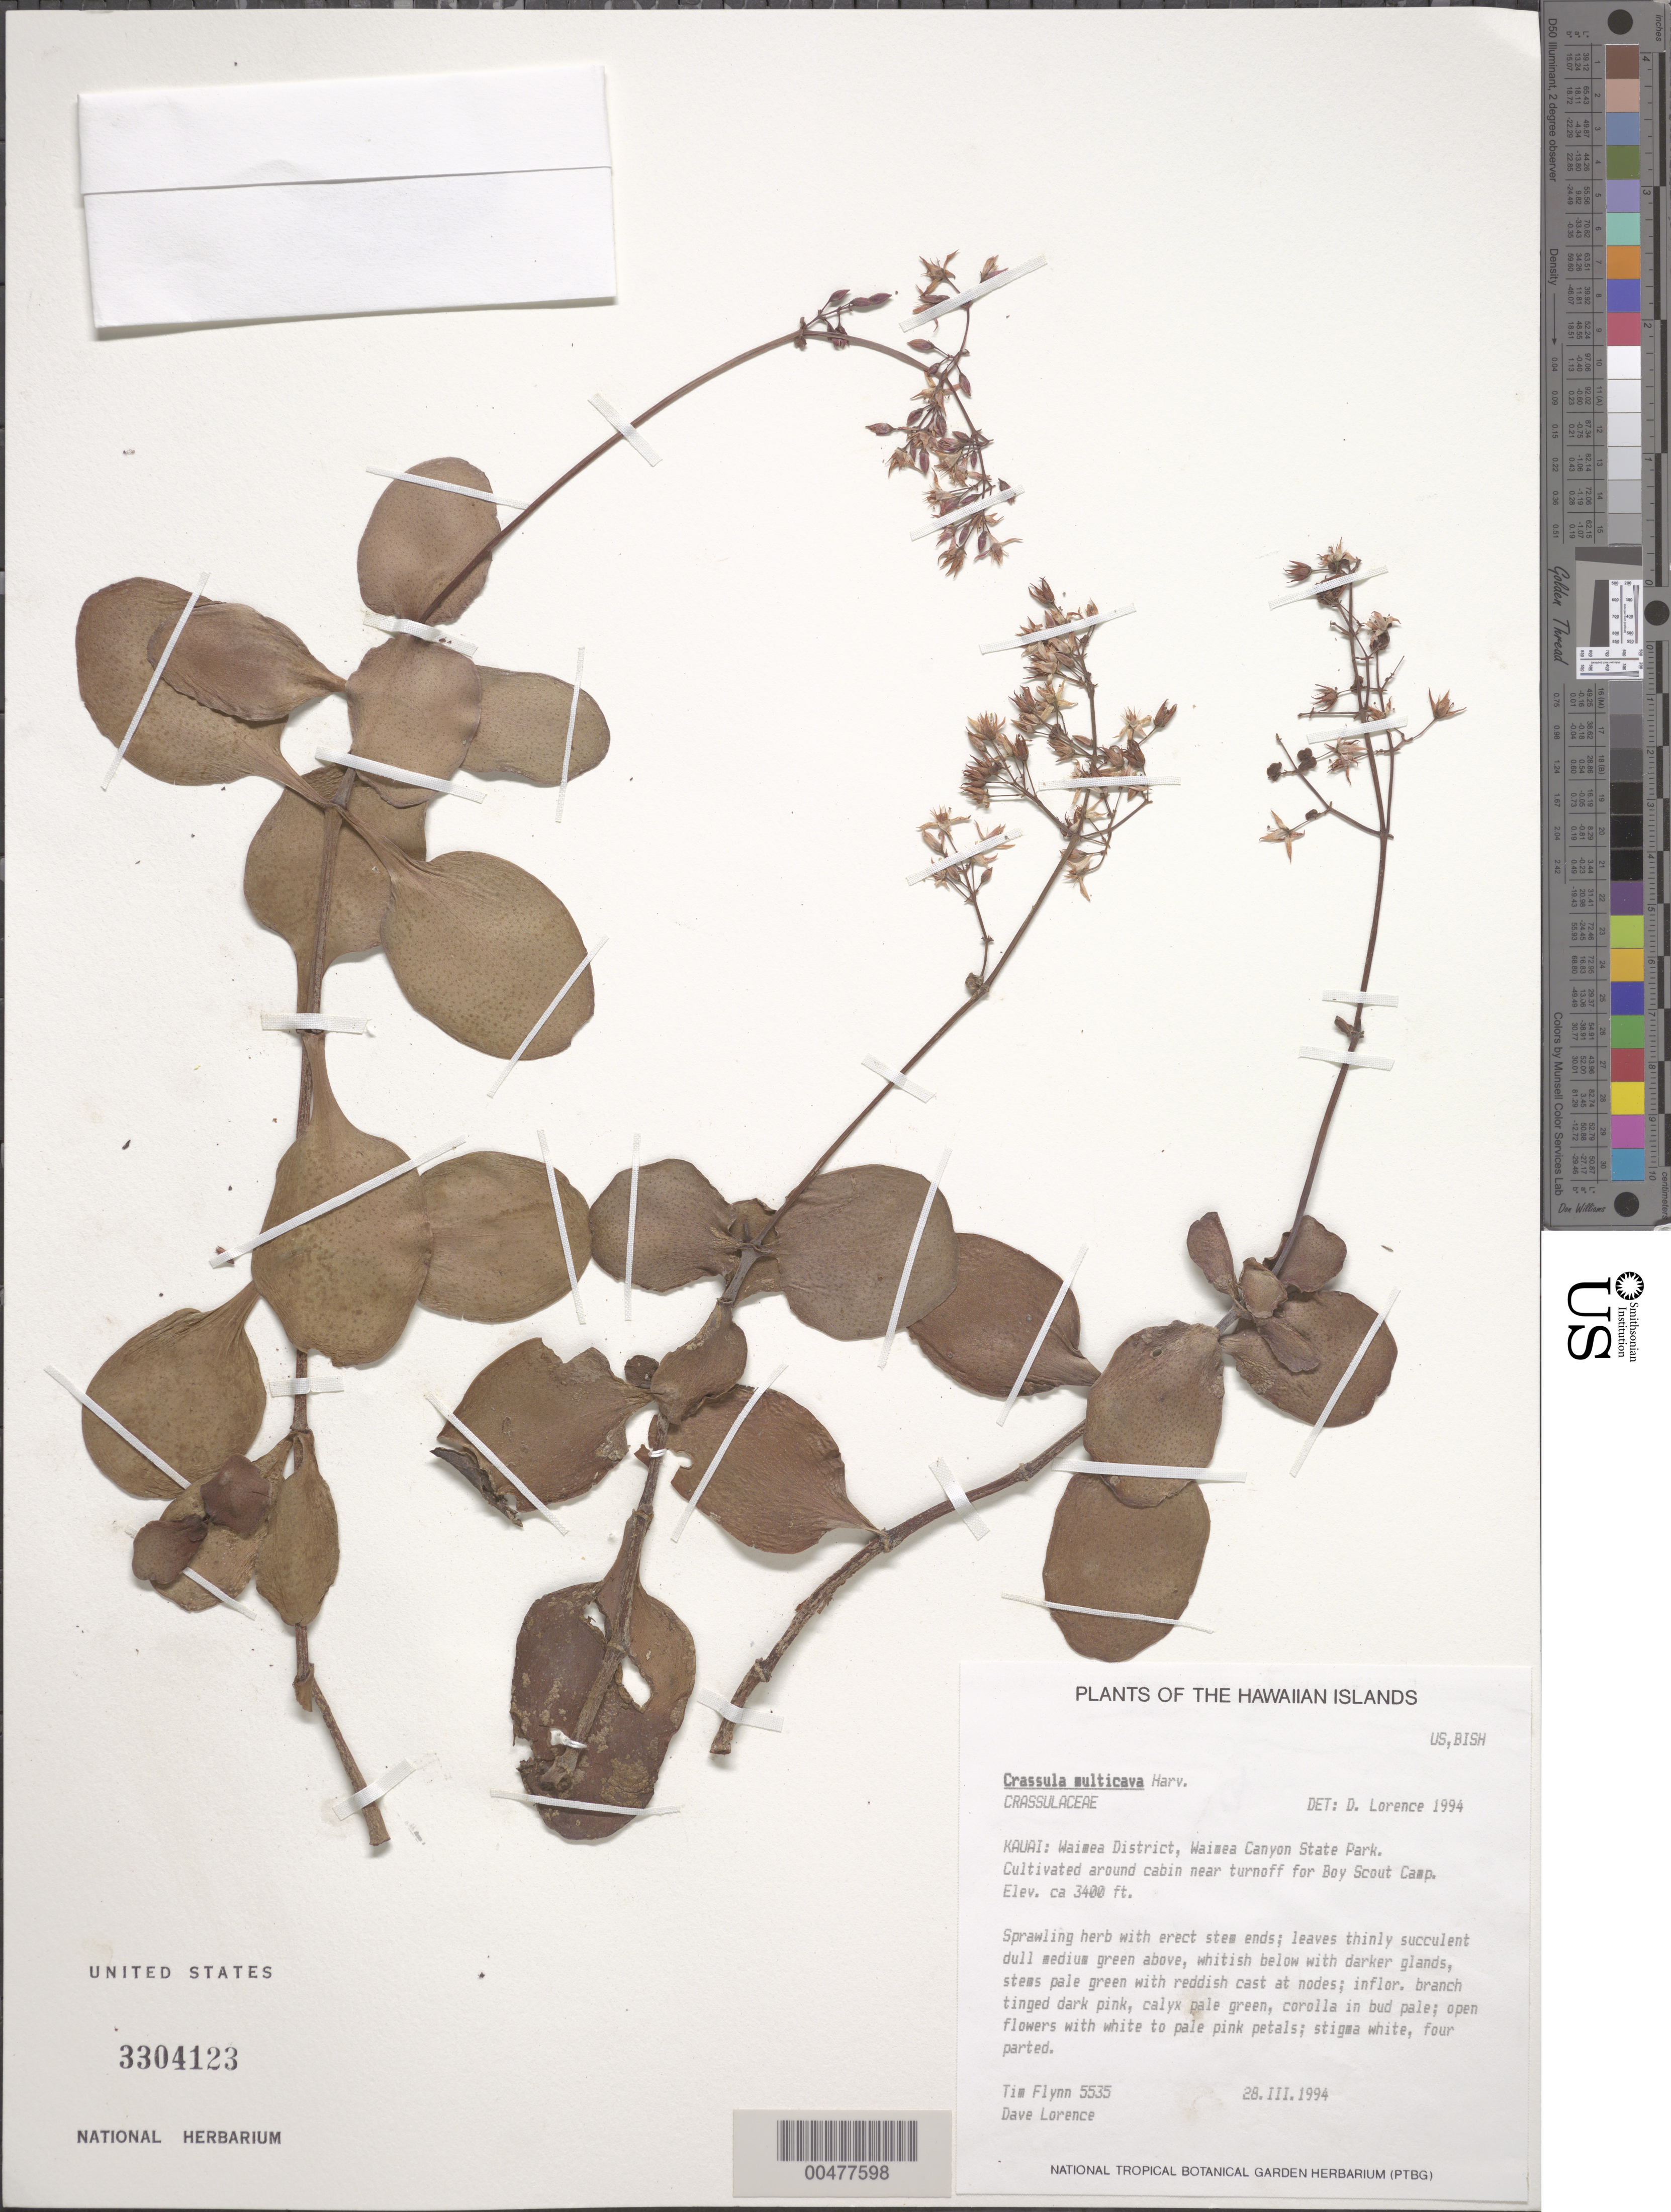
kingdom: Plantae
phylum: Tracheophyta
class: Magnoliopsida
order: Saxifragales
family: Crassulaceae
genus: Crassula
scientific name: Crassula multicava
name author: Lem.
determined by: Lorence, David H., (PTBG), National Tropical Botanical Garden (UNITED STATES)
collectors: T. W. Flynn & D. Lorence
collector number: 5535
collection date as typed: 28 Mar 1994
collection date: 1994-03-28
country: United States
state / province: Hawaii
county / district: Kauai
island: Kaua'i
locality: Waimea Dist., Waimea Canyon State Park, around cabin near turnoff for Boy Scout Camp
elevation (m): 1036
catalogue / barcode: US 3304123